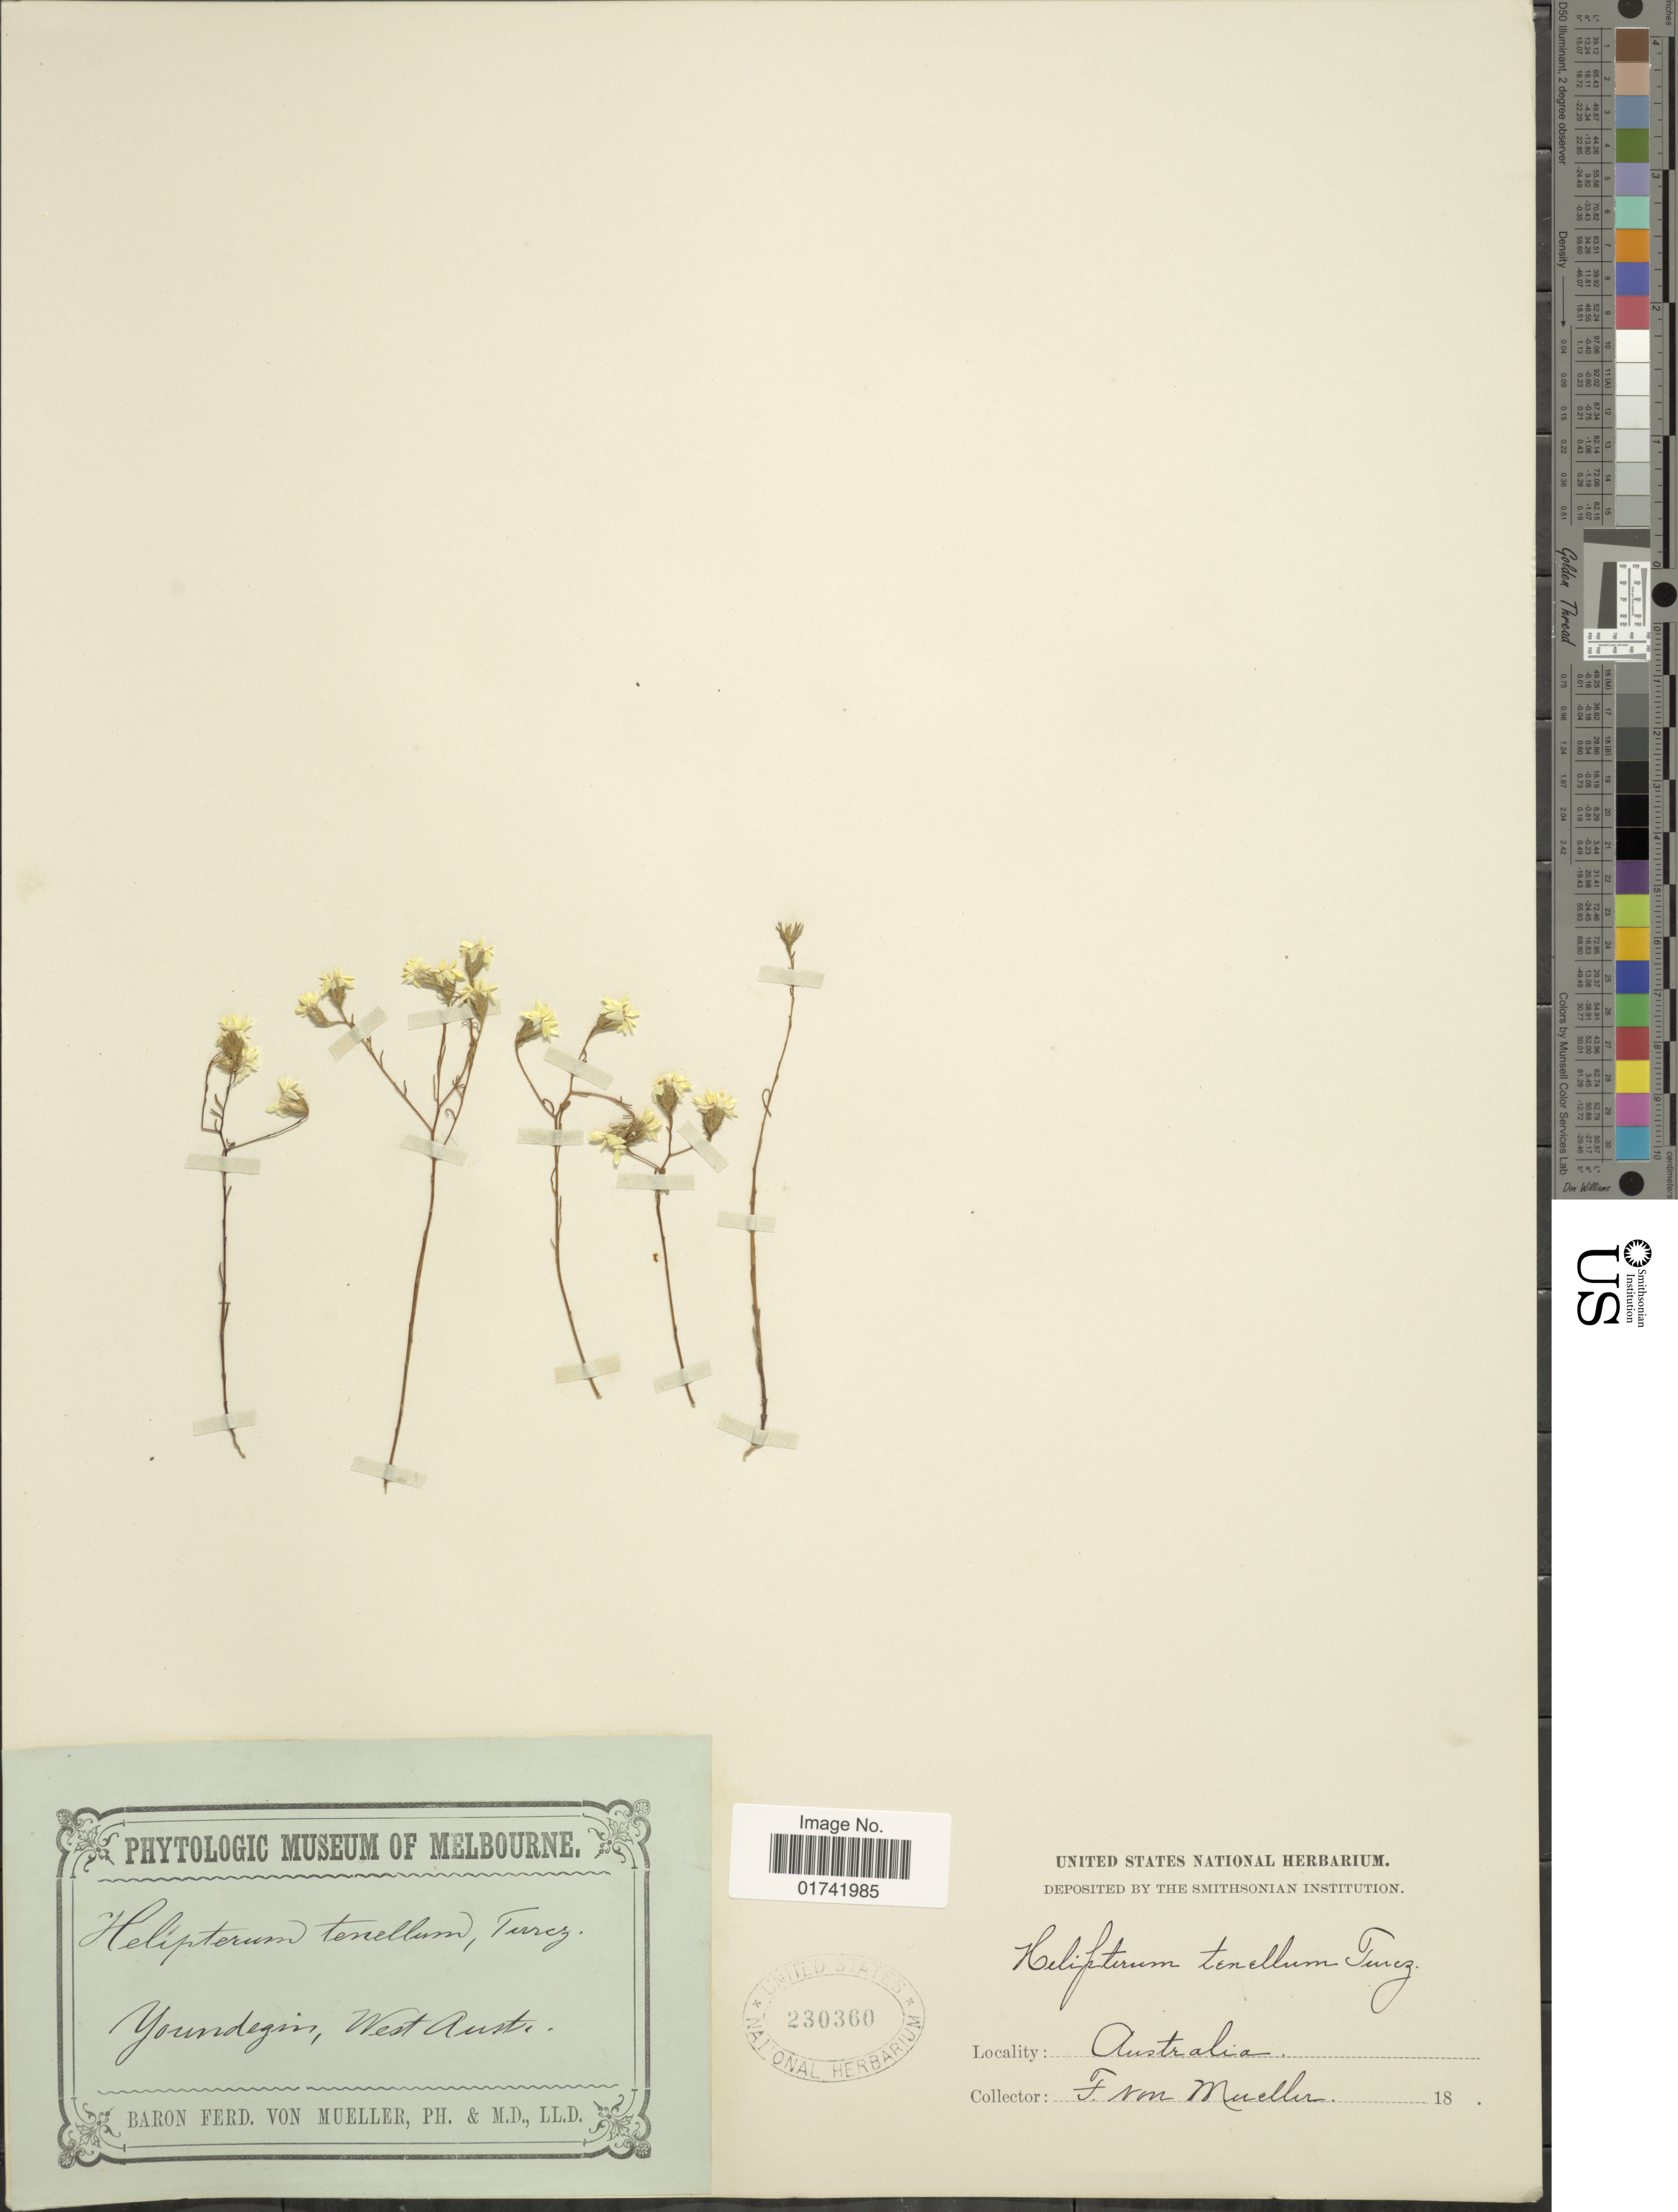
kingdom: Plantae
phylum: Tracheophyta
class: Magnoliopsida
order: Asterales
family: Asteraceae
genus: Erymophyllum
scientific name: Erymophyllum tenellum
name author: (Turcz.) Paul G. Wilson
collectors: F. von Mueller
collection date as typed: Transcribed d/m/y: //18; 18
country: Australia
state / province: Western Australia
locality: Youndegin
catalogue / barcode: US 230360